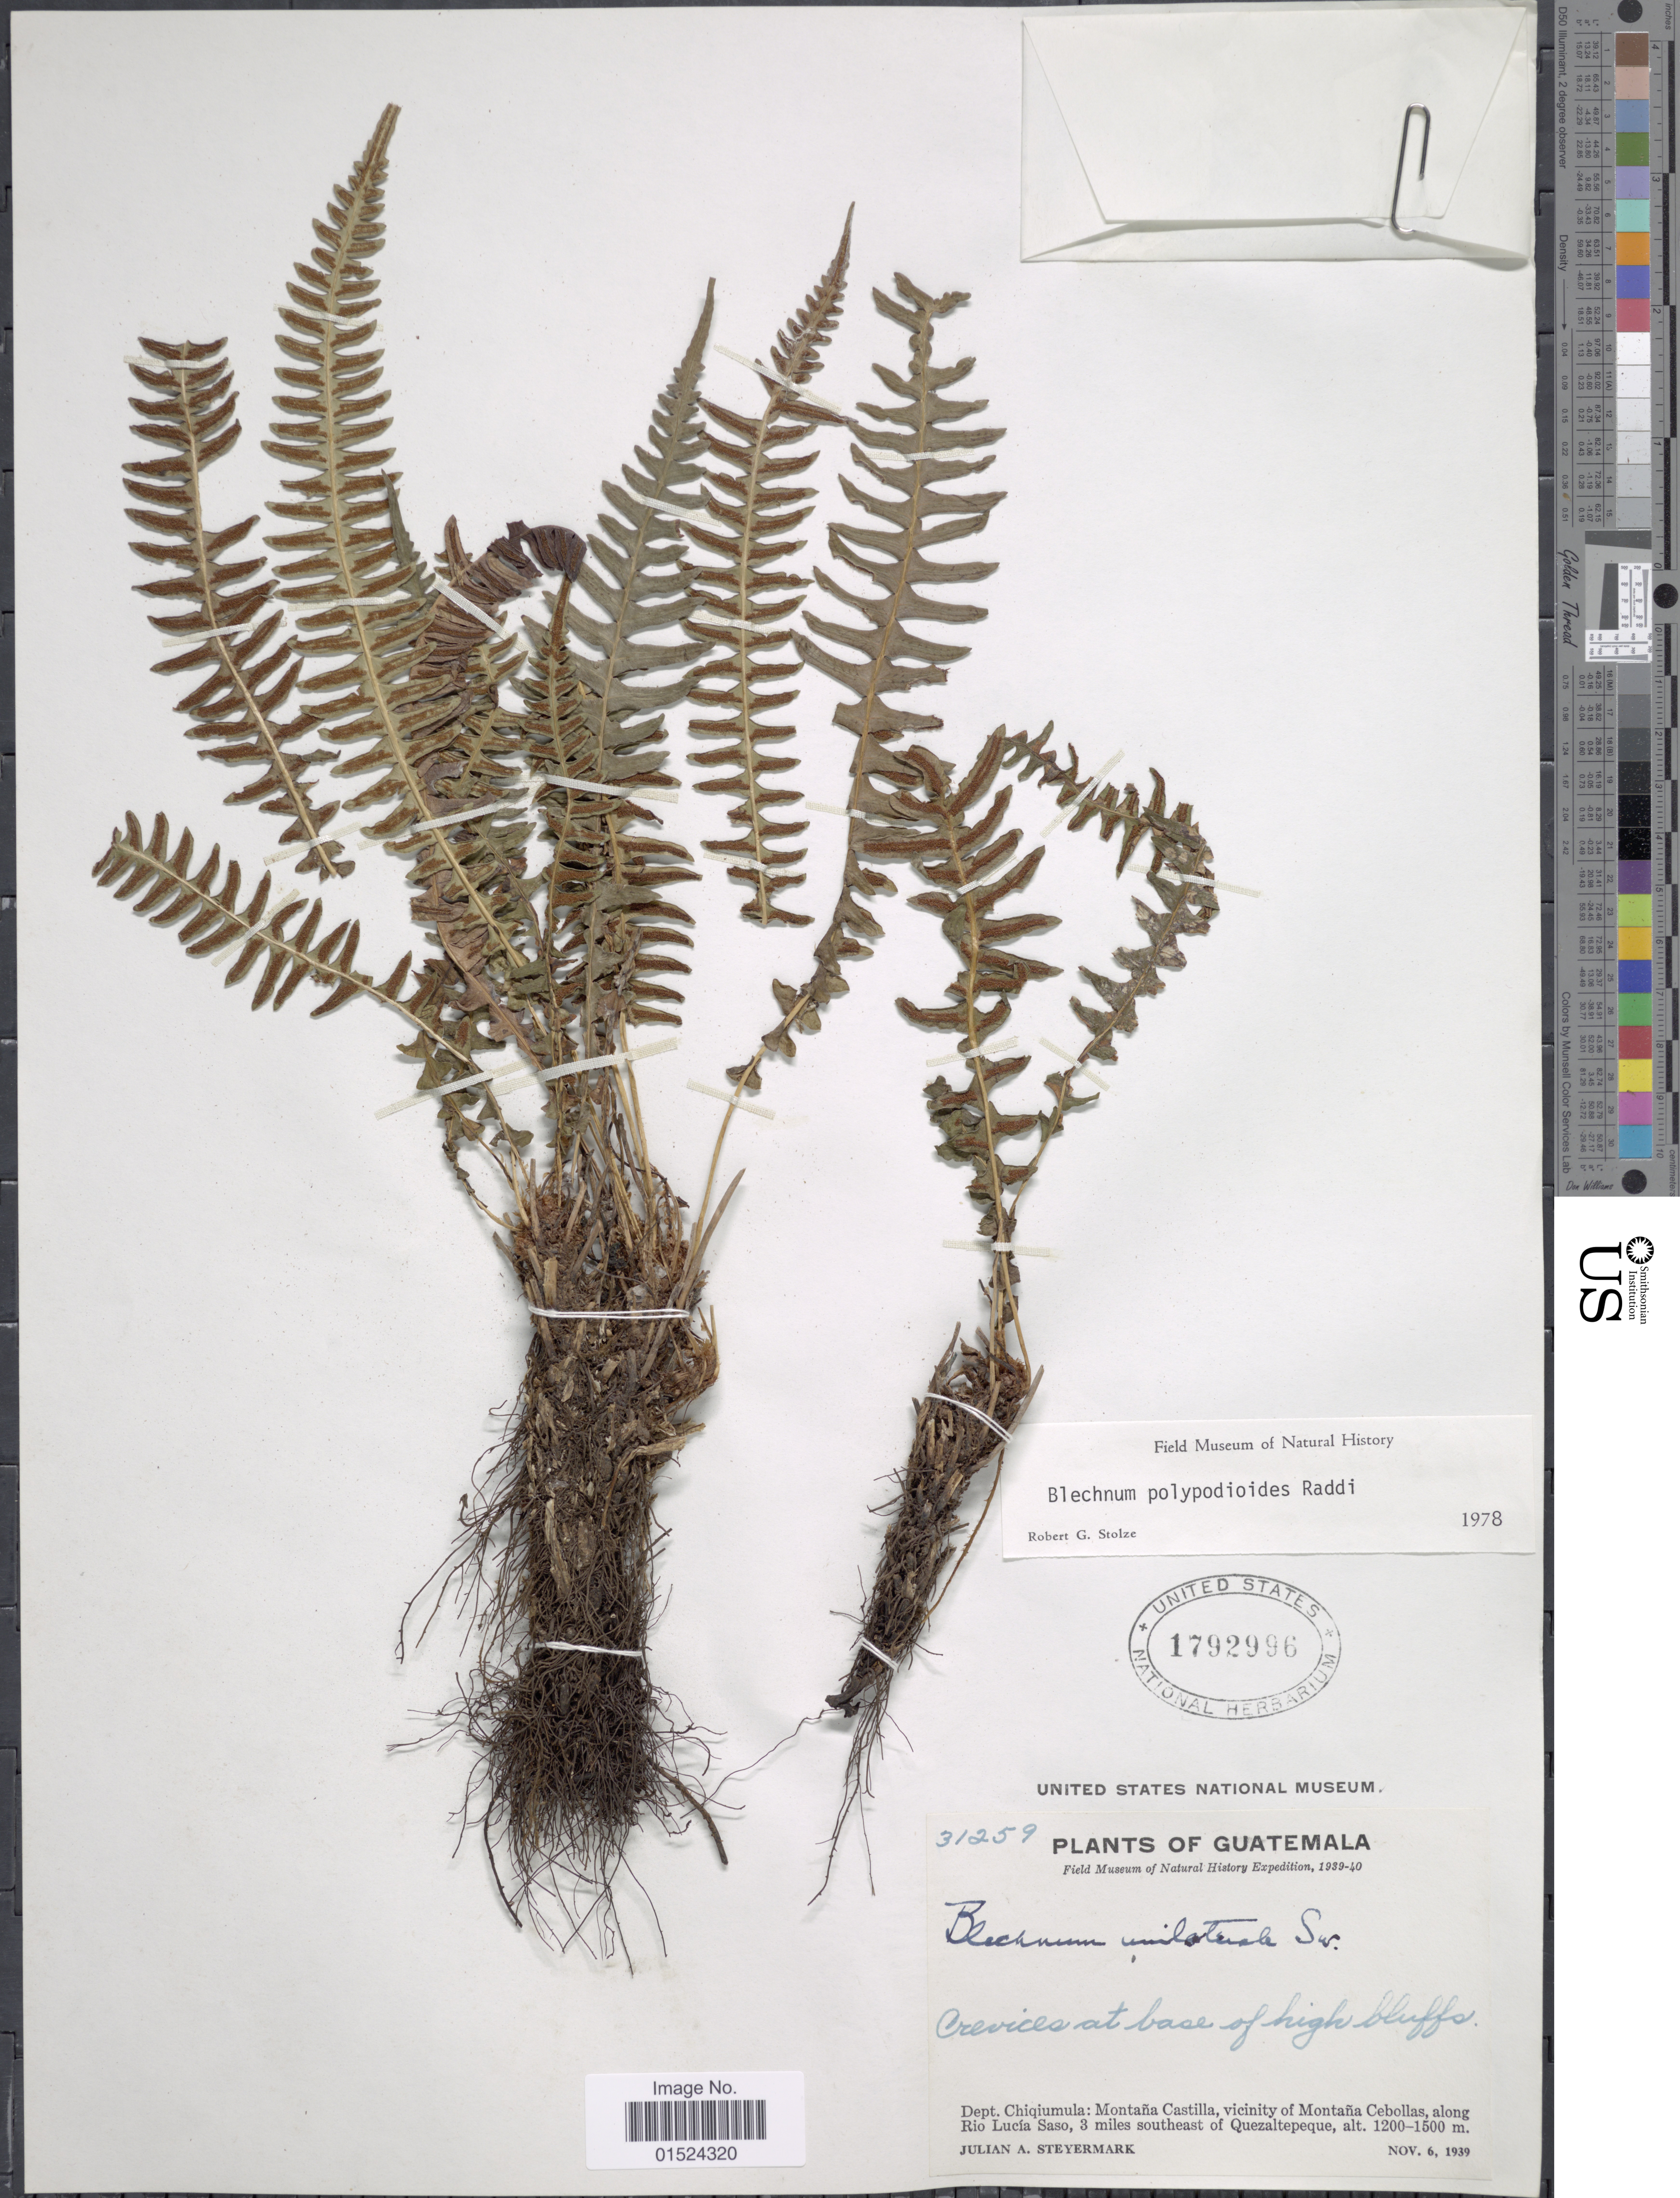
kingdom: Plantae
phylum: Tracheophyta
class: Polypodiopsida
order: Polypodiales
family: Blechnaceae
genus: Blechnum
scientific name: Blechnum polypodioides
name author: Raddi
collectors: J. Steyermark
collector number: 31259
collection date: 1939-11-06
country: Guatemala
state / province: Chiquimula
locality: Crevices at base of high bluffs, Montaña Castilla, vicinity of Montaña Cebollas, along Rio Lucía Saso, 3 miles southeast of Quezaltepeque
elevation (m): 1200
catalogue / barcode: US 1792996